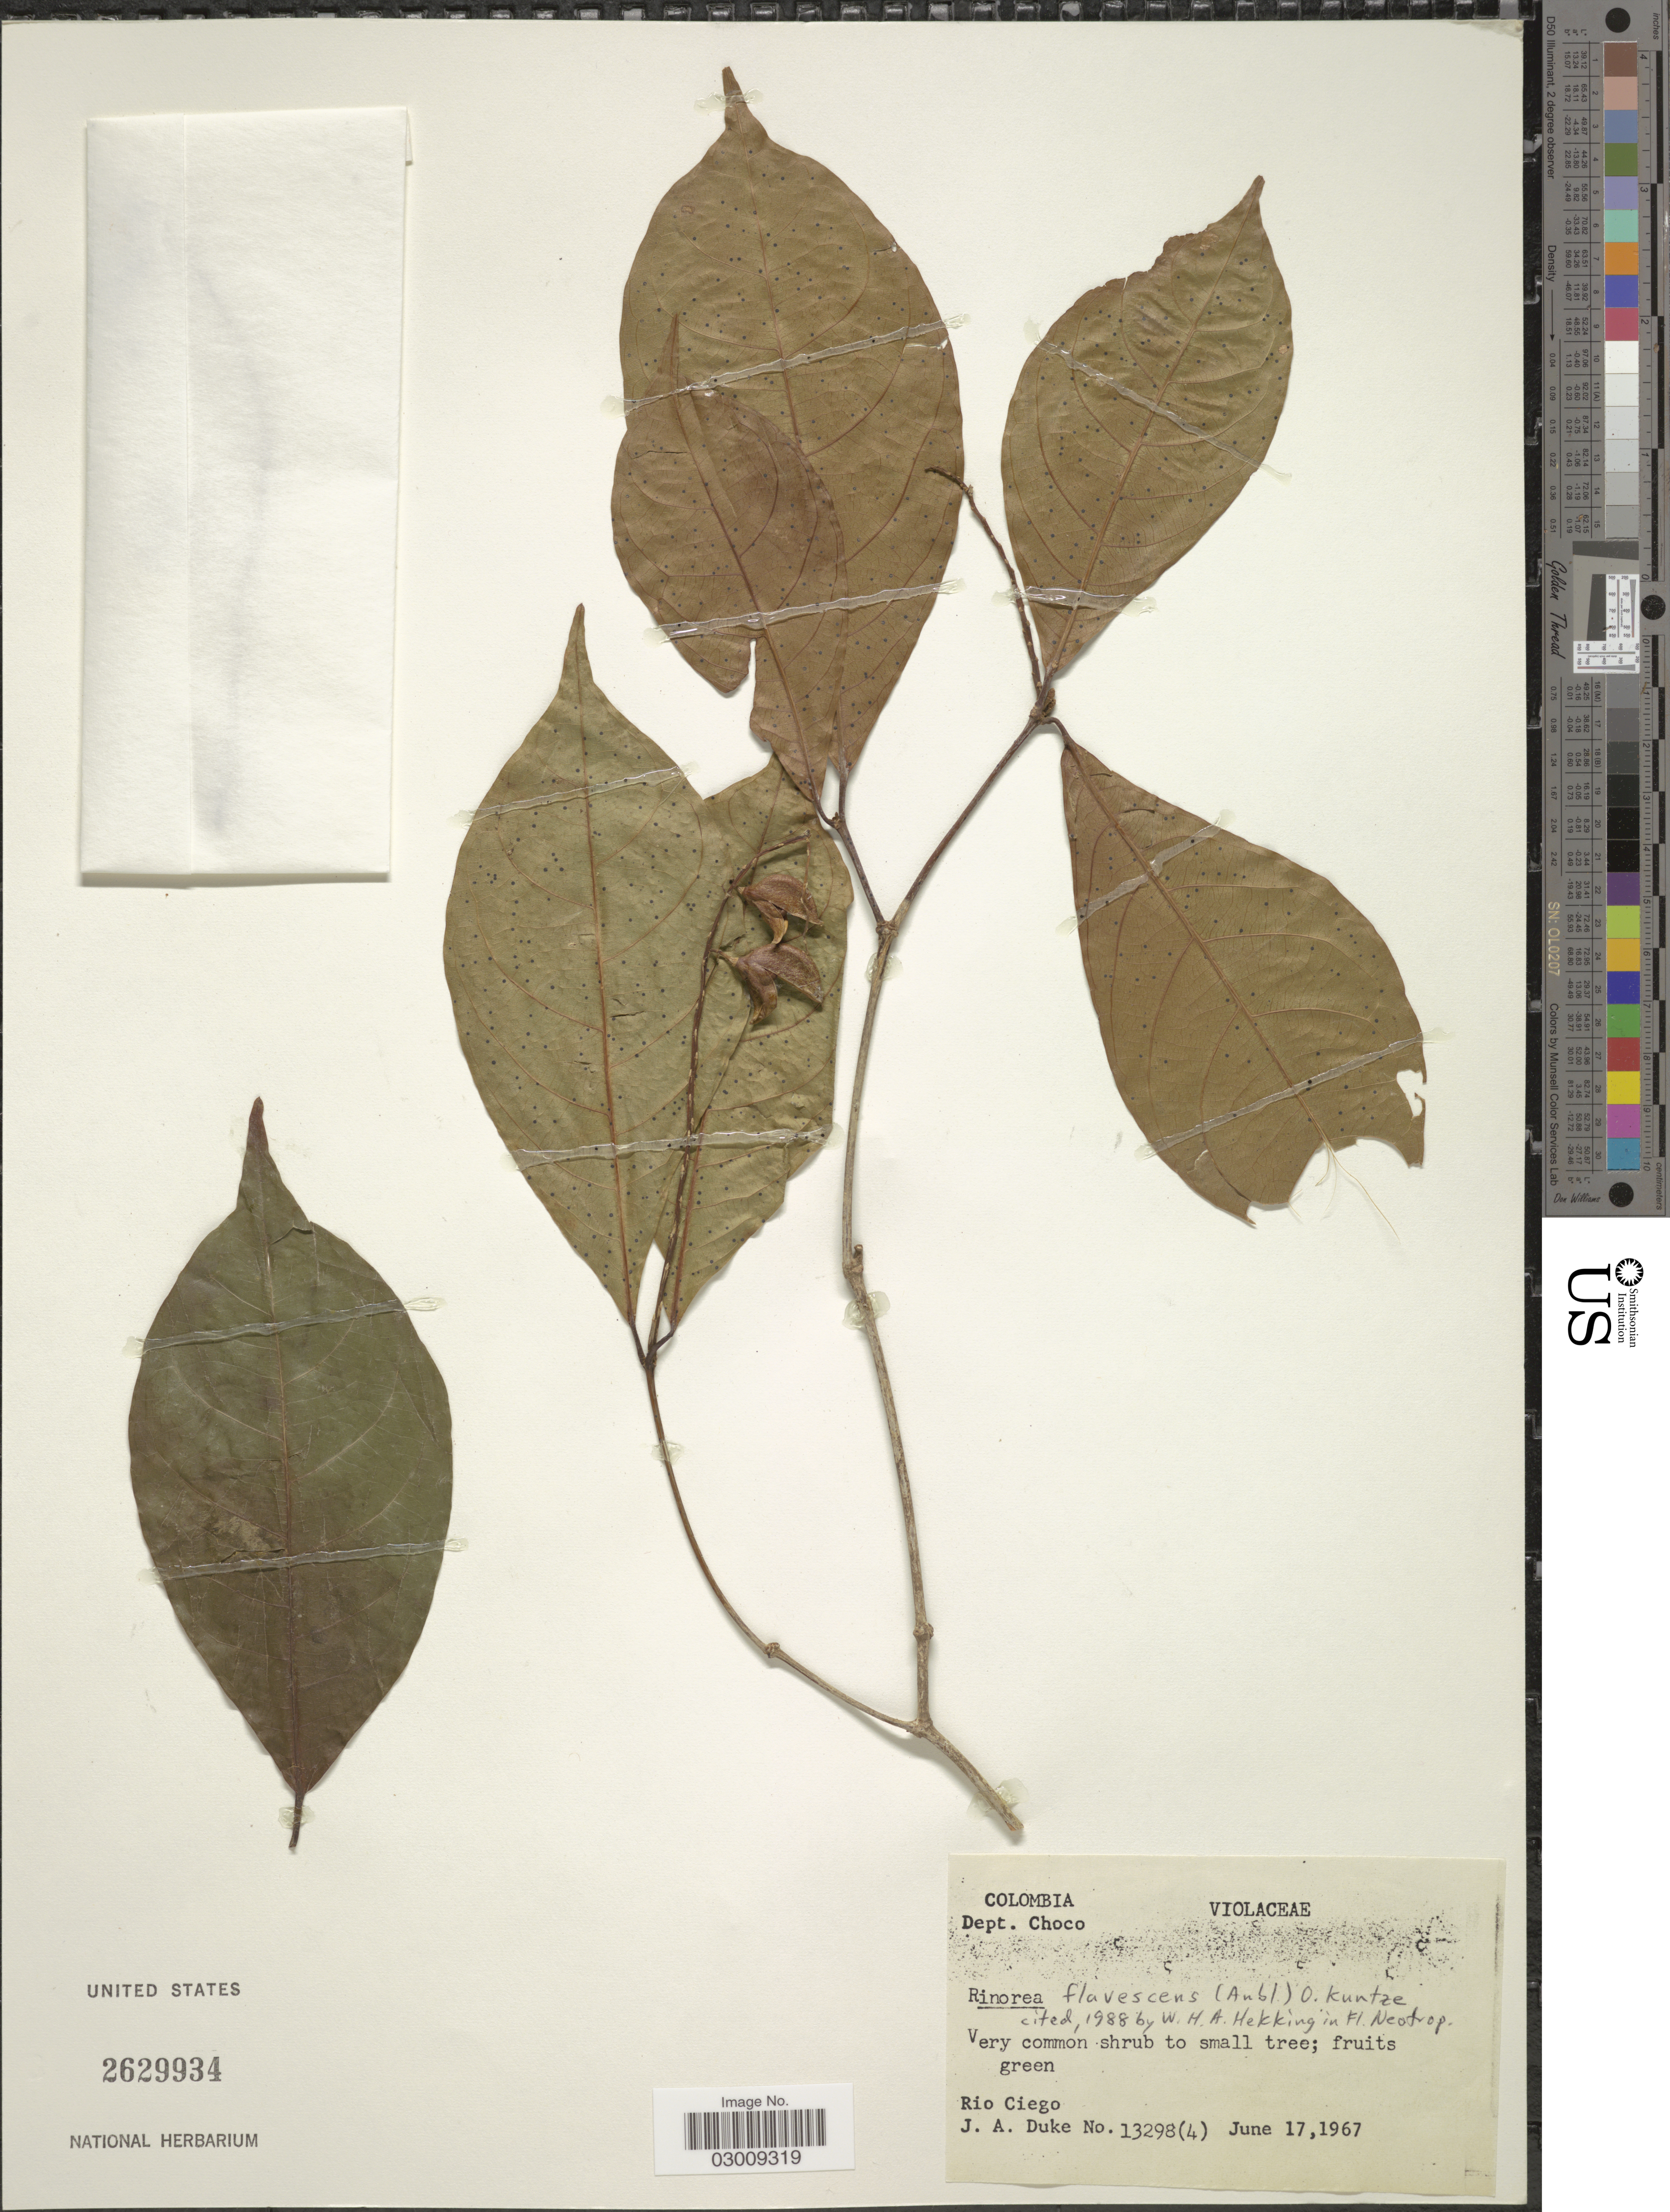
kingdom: Plantae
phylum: Tracheophyta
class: Magnoliopsida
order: Malpighiales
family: Violaceae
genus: Rinorea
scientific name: Rinorea flavescens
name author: (Aubl.) Kuntze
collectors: J. A. Duke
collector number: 13298 (4)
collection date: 1967-06-17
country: Colombia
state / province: Chocó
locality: Dept. Choco. Rio Ciego.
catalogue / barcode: US 2629934